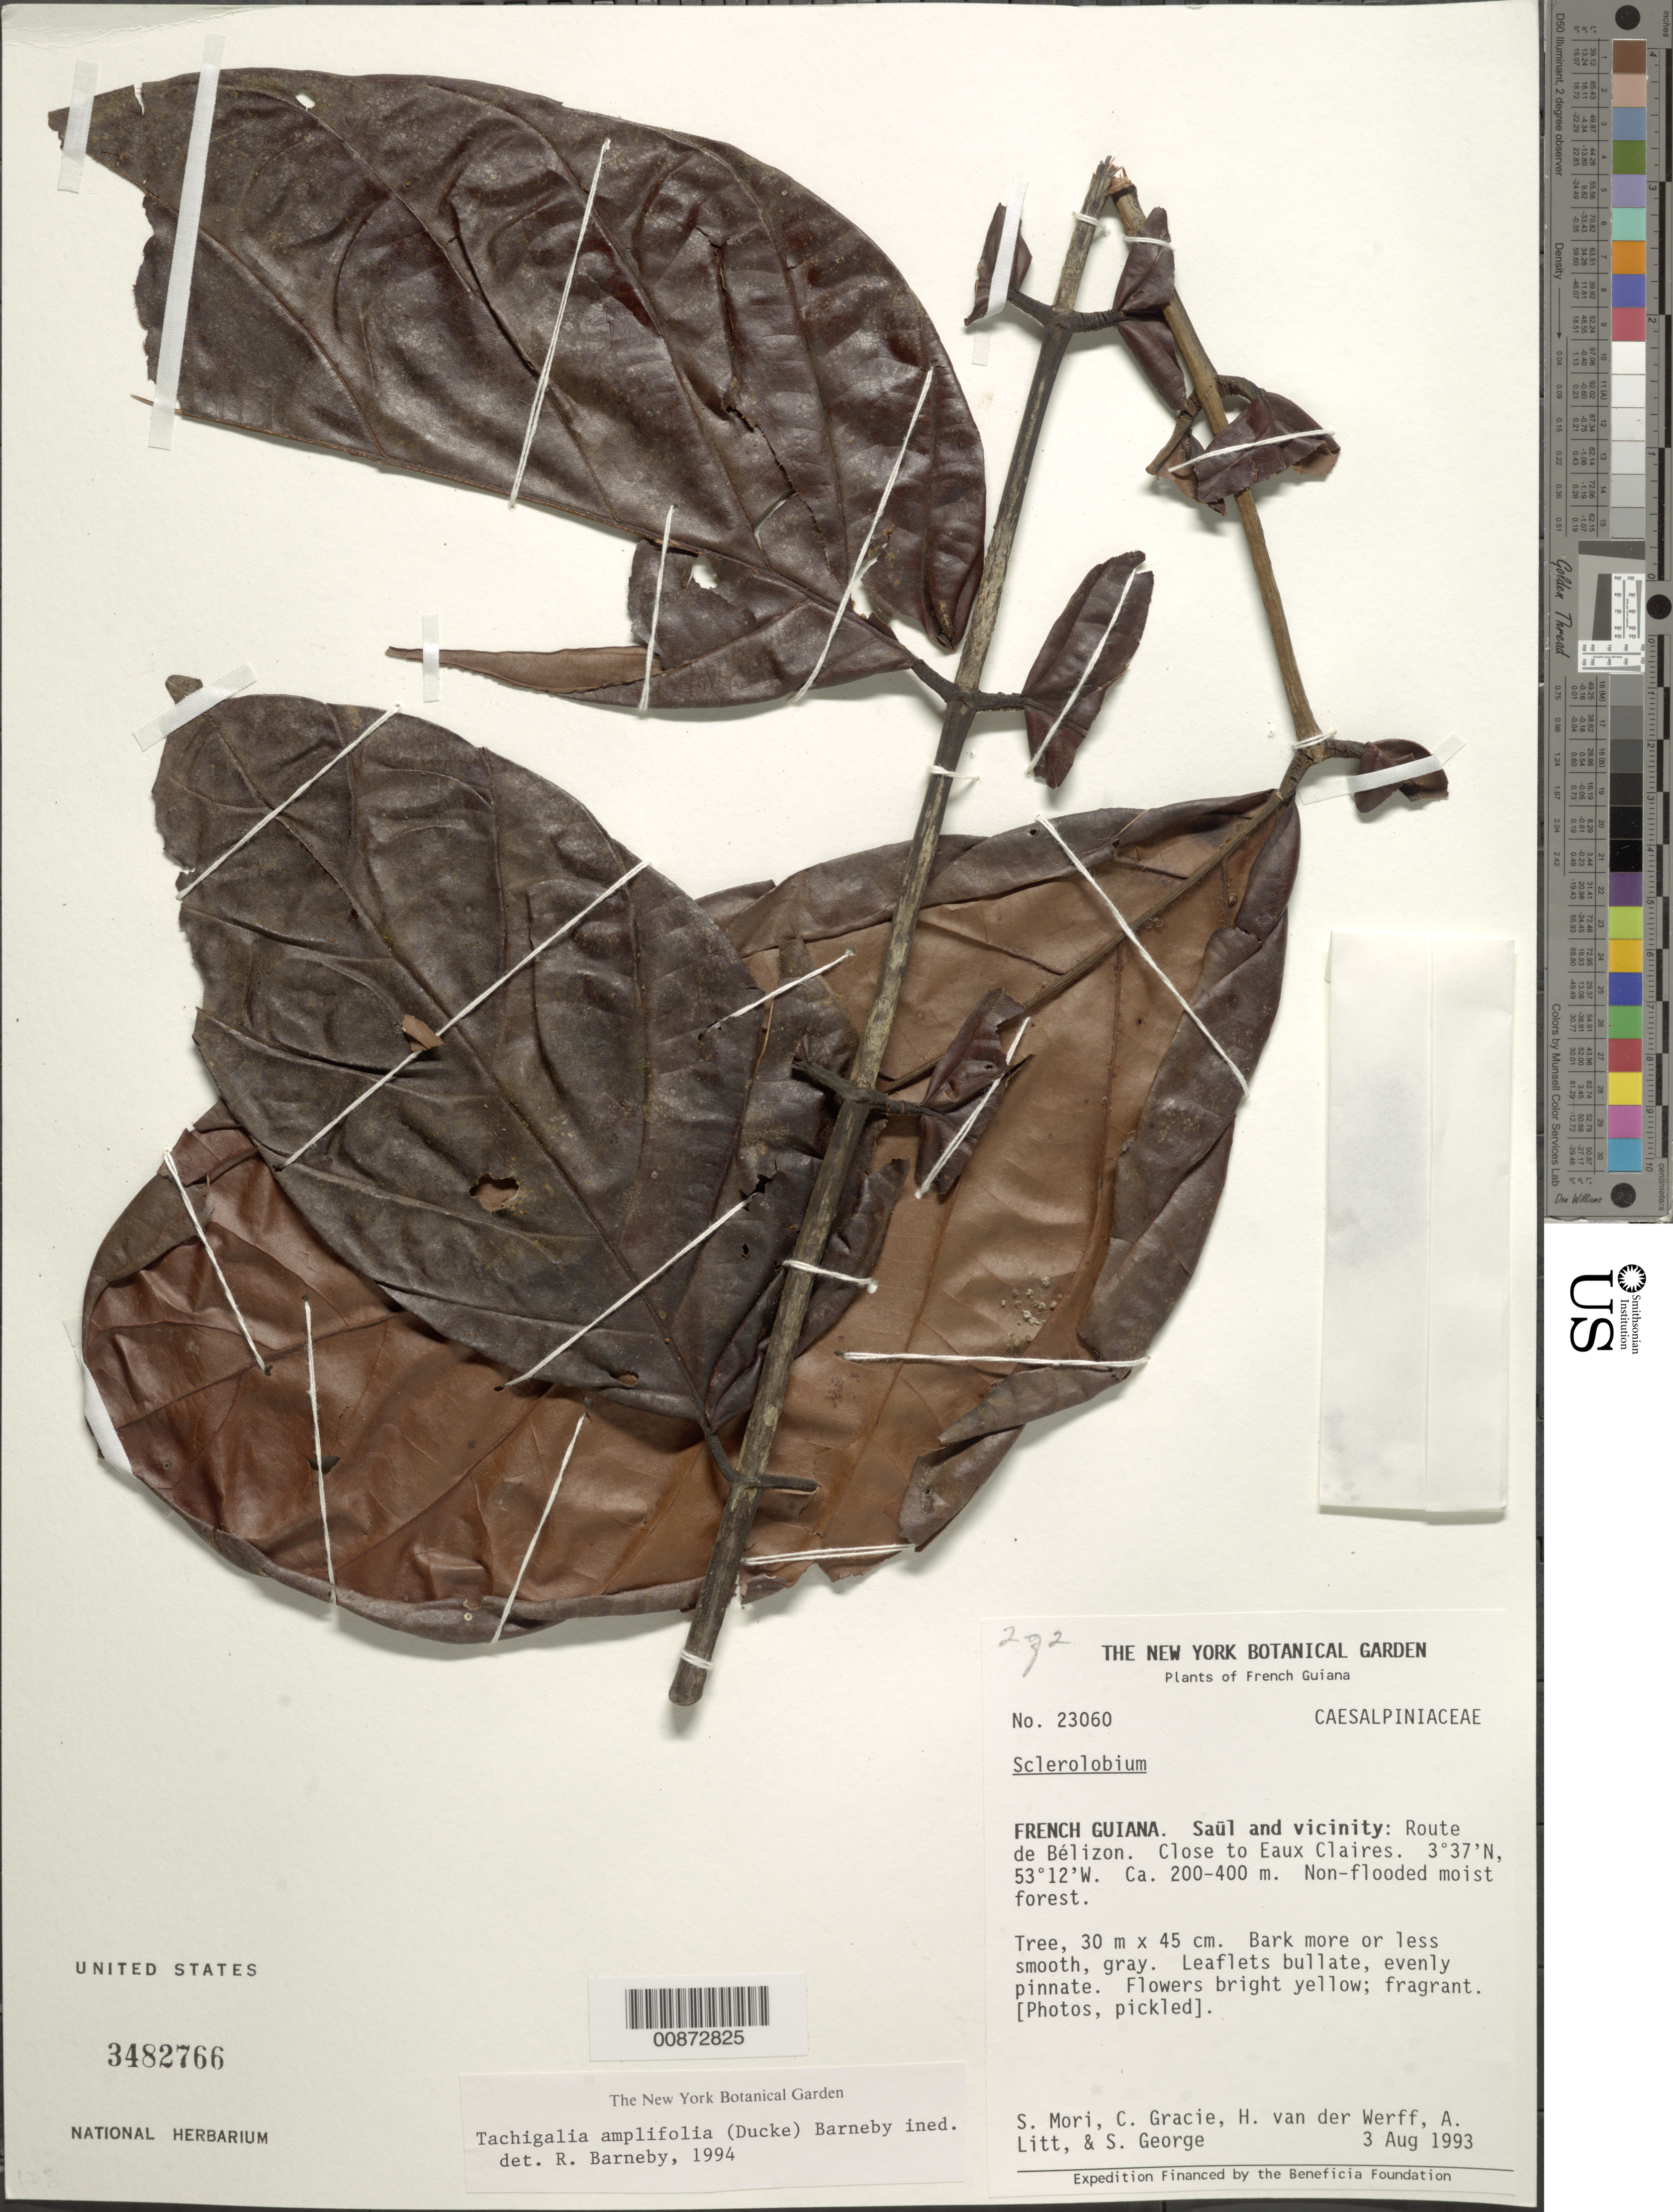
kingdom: Plantae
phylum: Tracheophyta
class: Magnoliopsida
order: Fabales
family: Fabaceae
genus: Tachigali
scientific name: Tachigali amplifolia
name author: (Ducke) Barneby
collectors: S. Mori, C. A. Gracie, H. van der Werff, A. Litt & S. George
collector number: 23060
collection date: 1993-08-03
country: French Guiana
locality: Saul and vicinity: Route de Belizon. Close to Eaux Claires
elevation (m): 200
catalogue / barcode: US 3482766